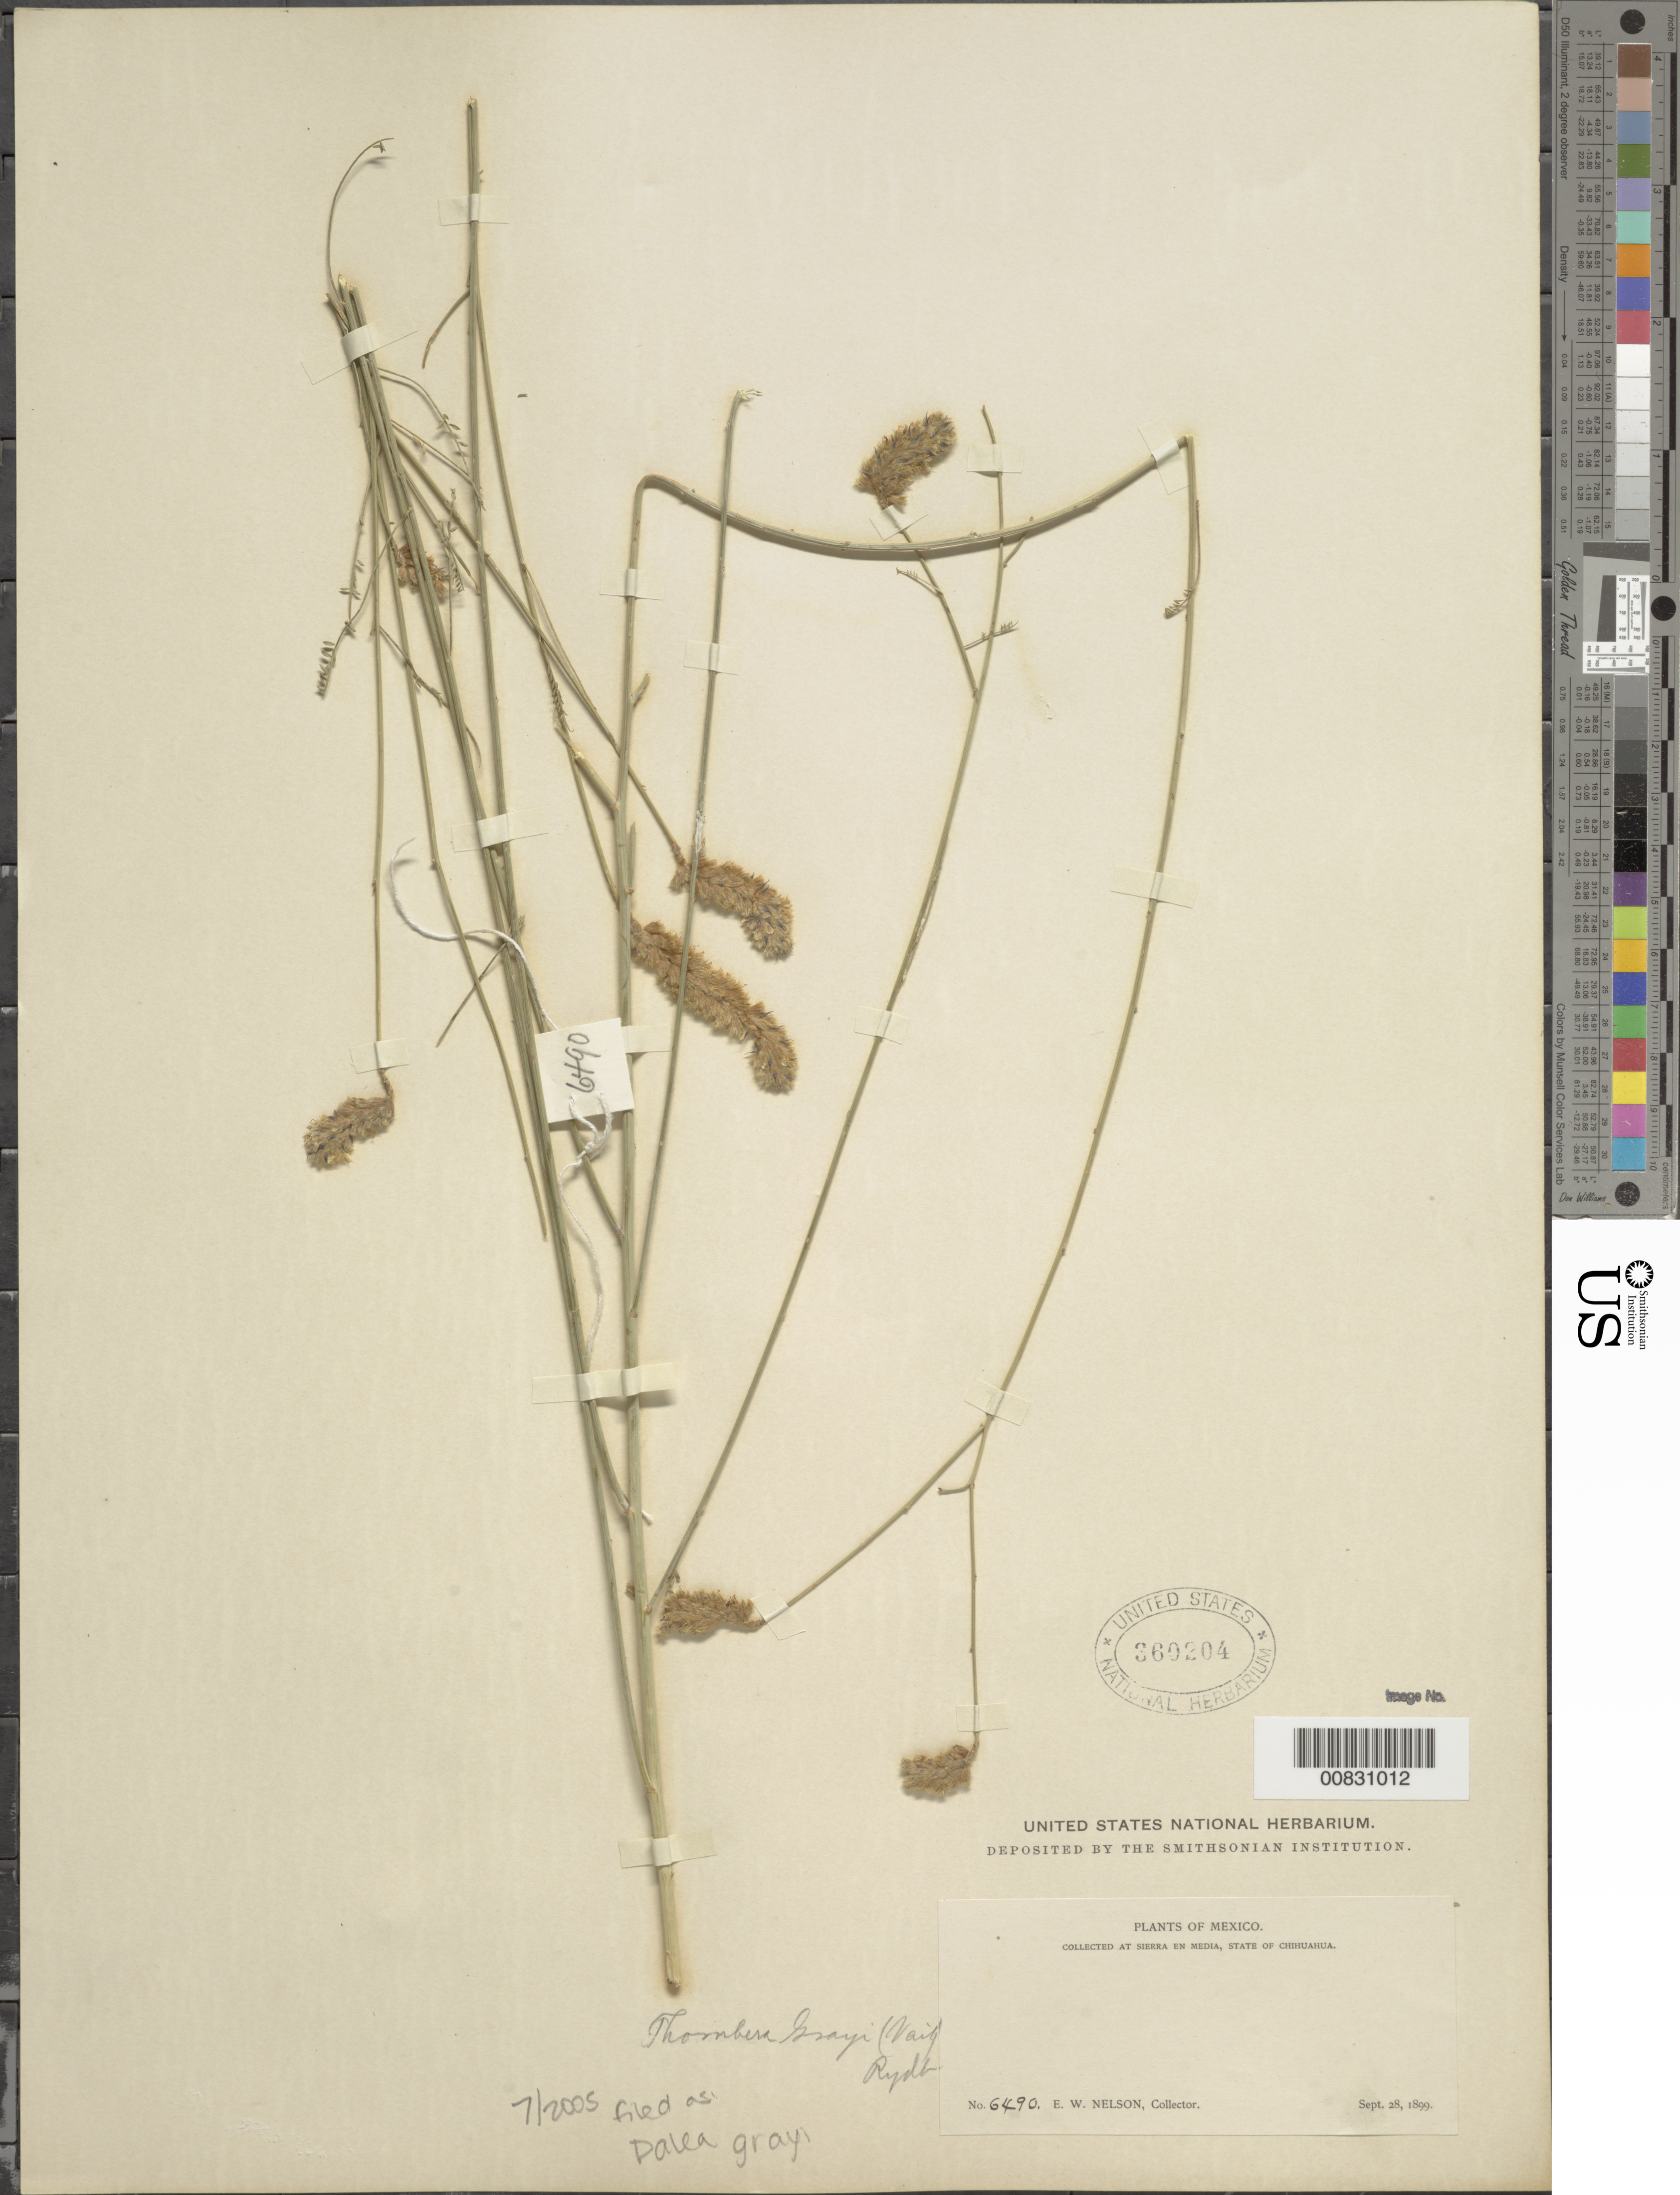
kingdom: Plantae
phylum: Tracheophyta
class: Magnoliopsida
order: Fabales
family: Fabaceae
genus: Dalea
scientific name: Dalea grayi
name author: (Vail) L.O. Williams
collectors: E. W. Nelson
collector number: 6490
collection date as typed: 28 Sep 1899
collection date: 1899-09-28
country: Mexico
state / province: Chihuahua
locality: Sierra en Media, Chihuahua.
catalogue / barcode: US 360204